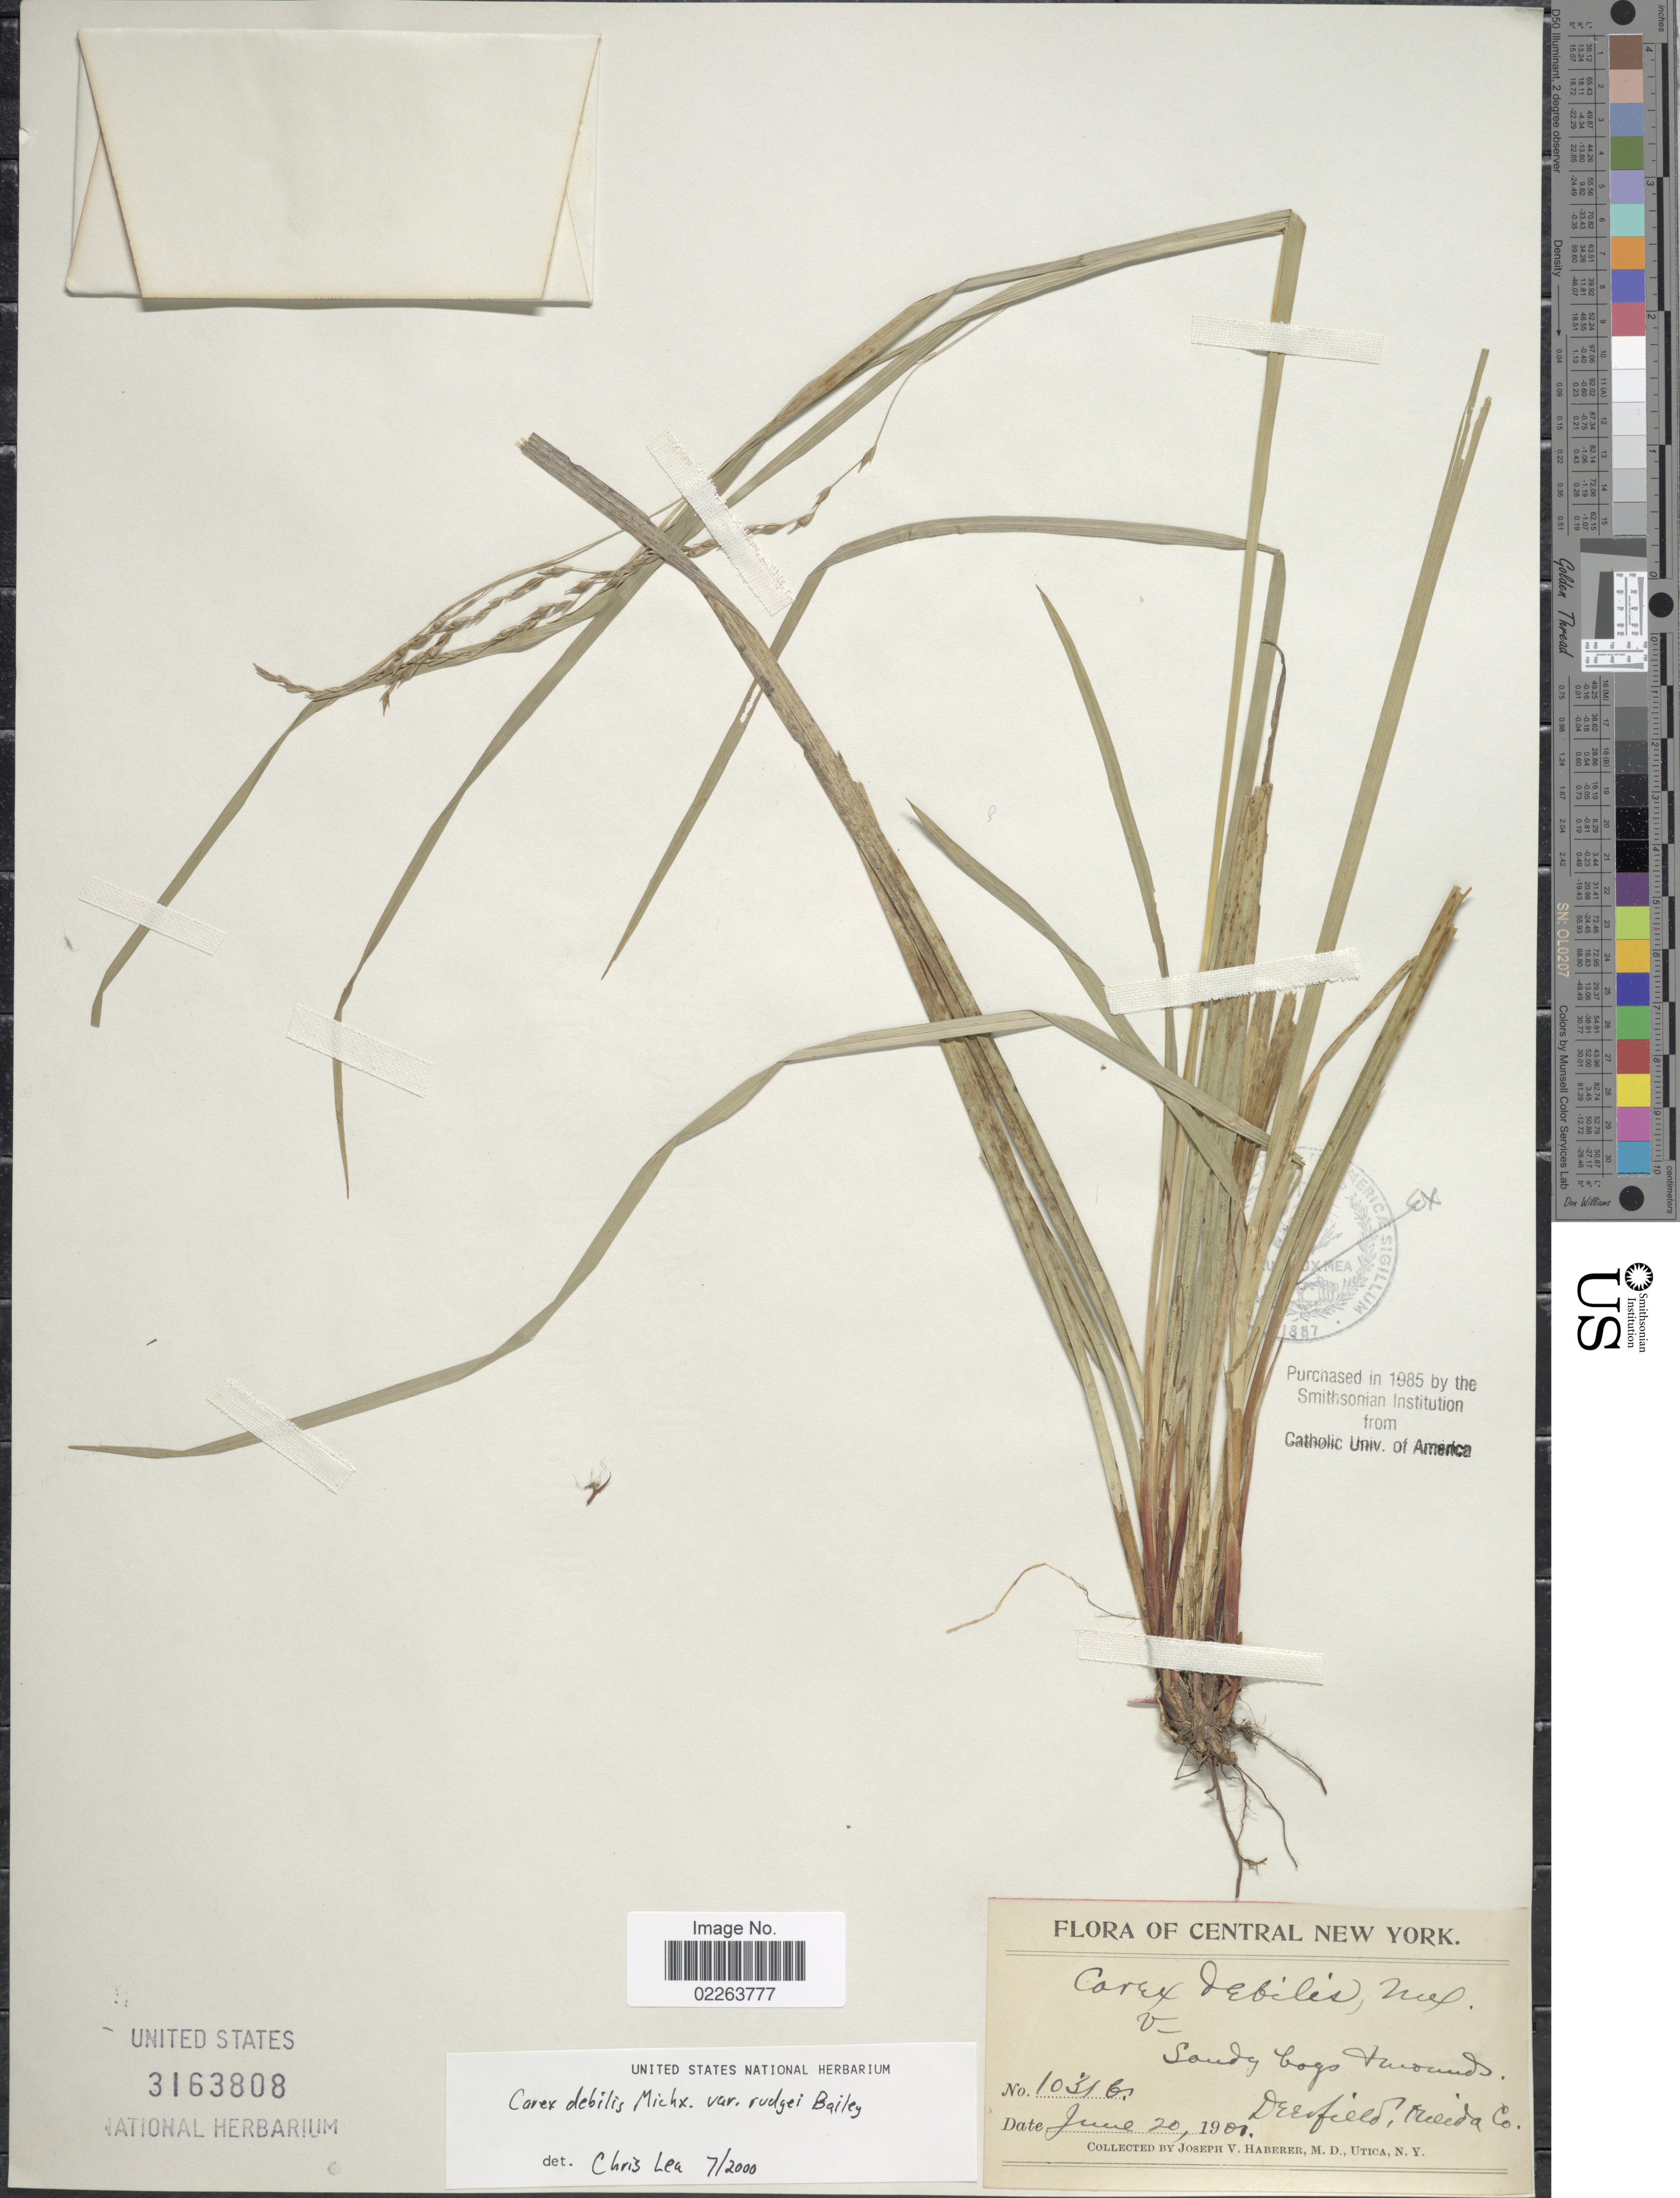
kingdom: Plantae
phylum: Tracheophyta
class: Liliopsida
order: Poales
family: Cyperaceae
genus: Carex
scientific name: Carex flexuosa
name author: Muhl. ex Willd.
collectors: J. V. Haberer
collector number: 1031B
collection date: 1901-06-20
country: United States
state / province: New York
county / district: Oneida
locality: Central New York, Deerfield, Oneida Co.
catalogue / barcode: US 3163808